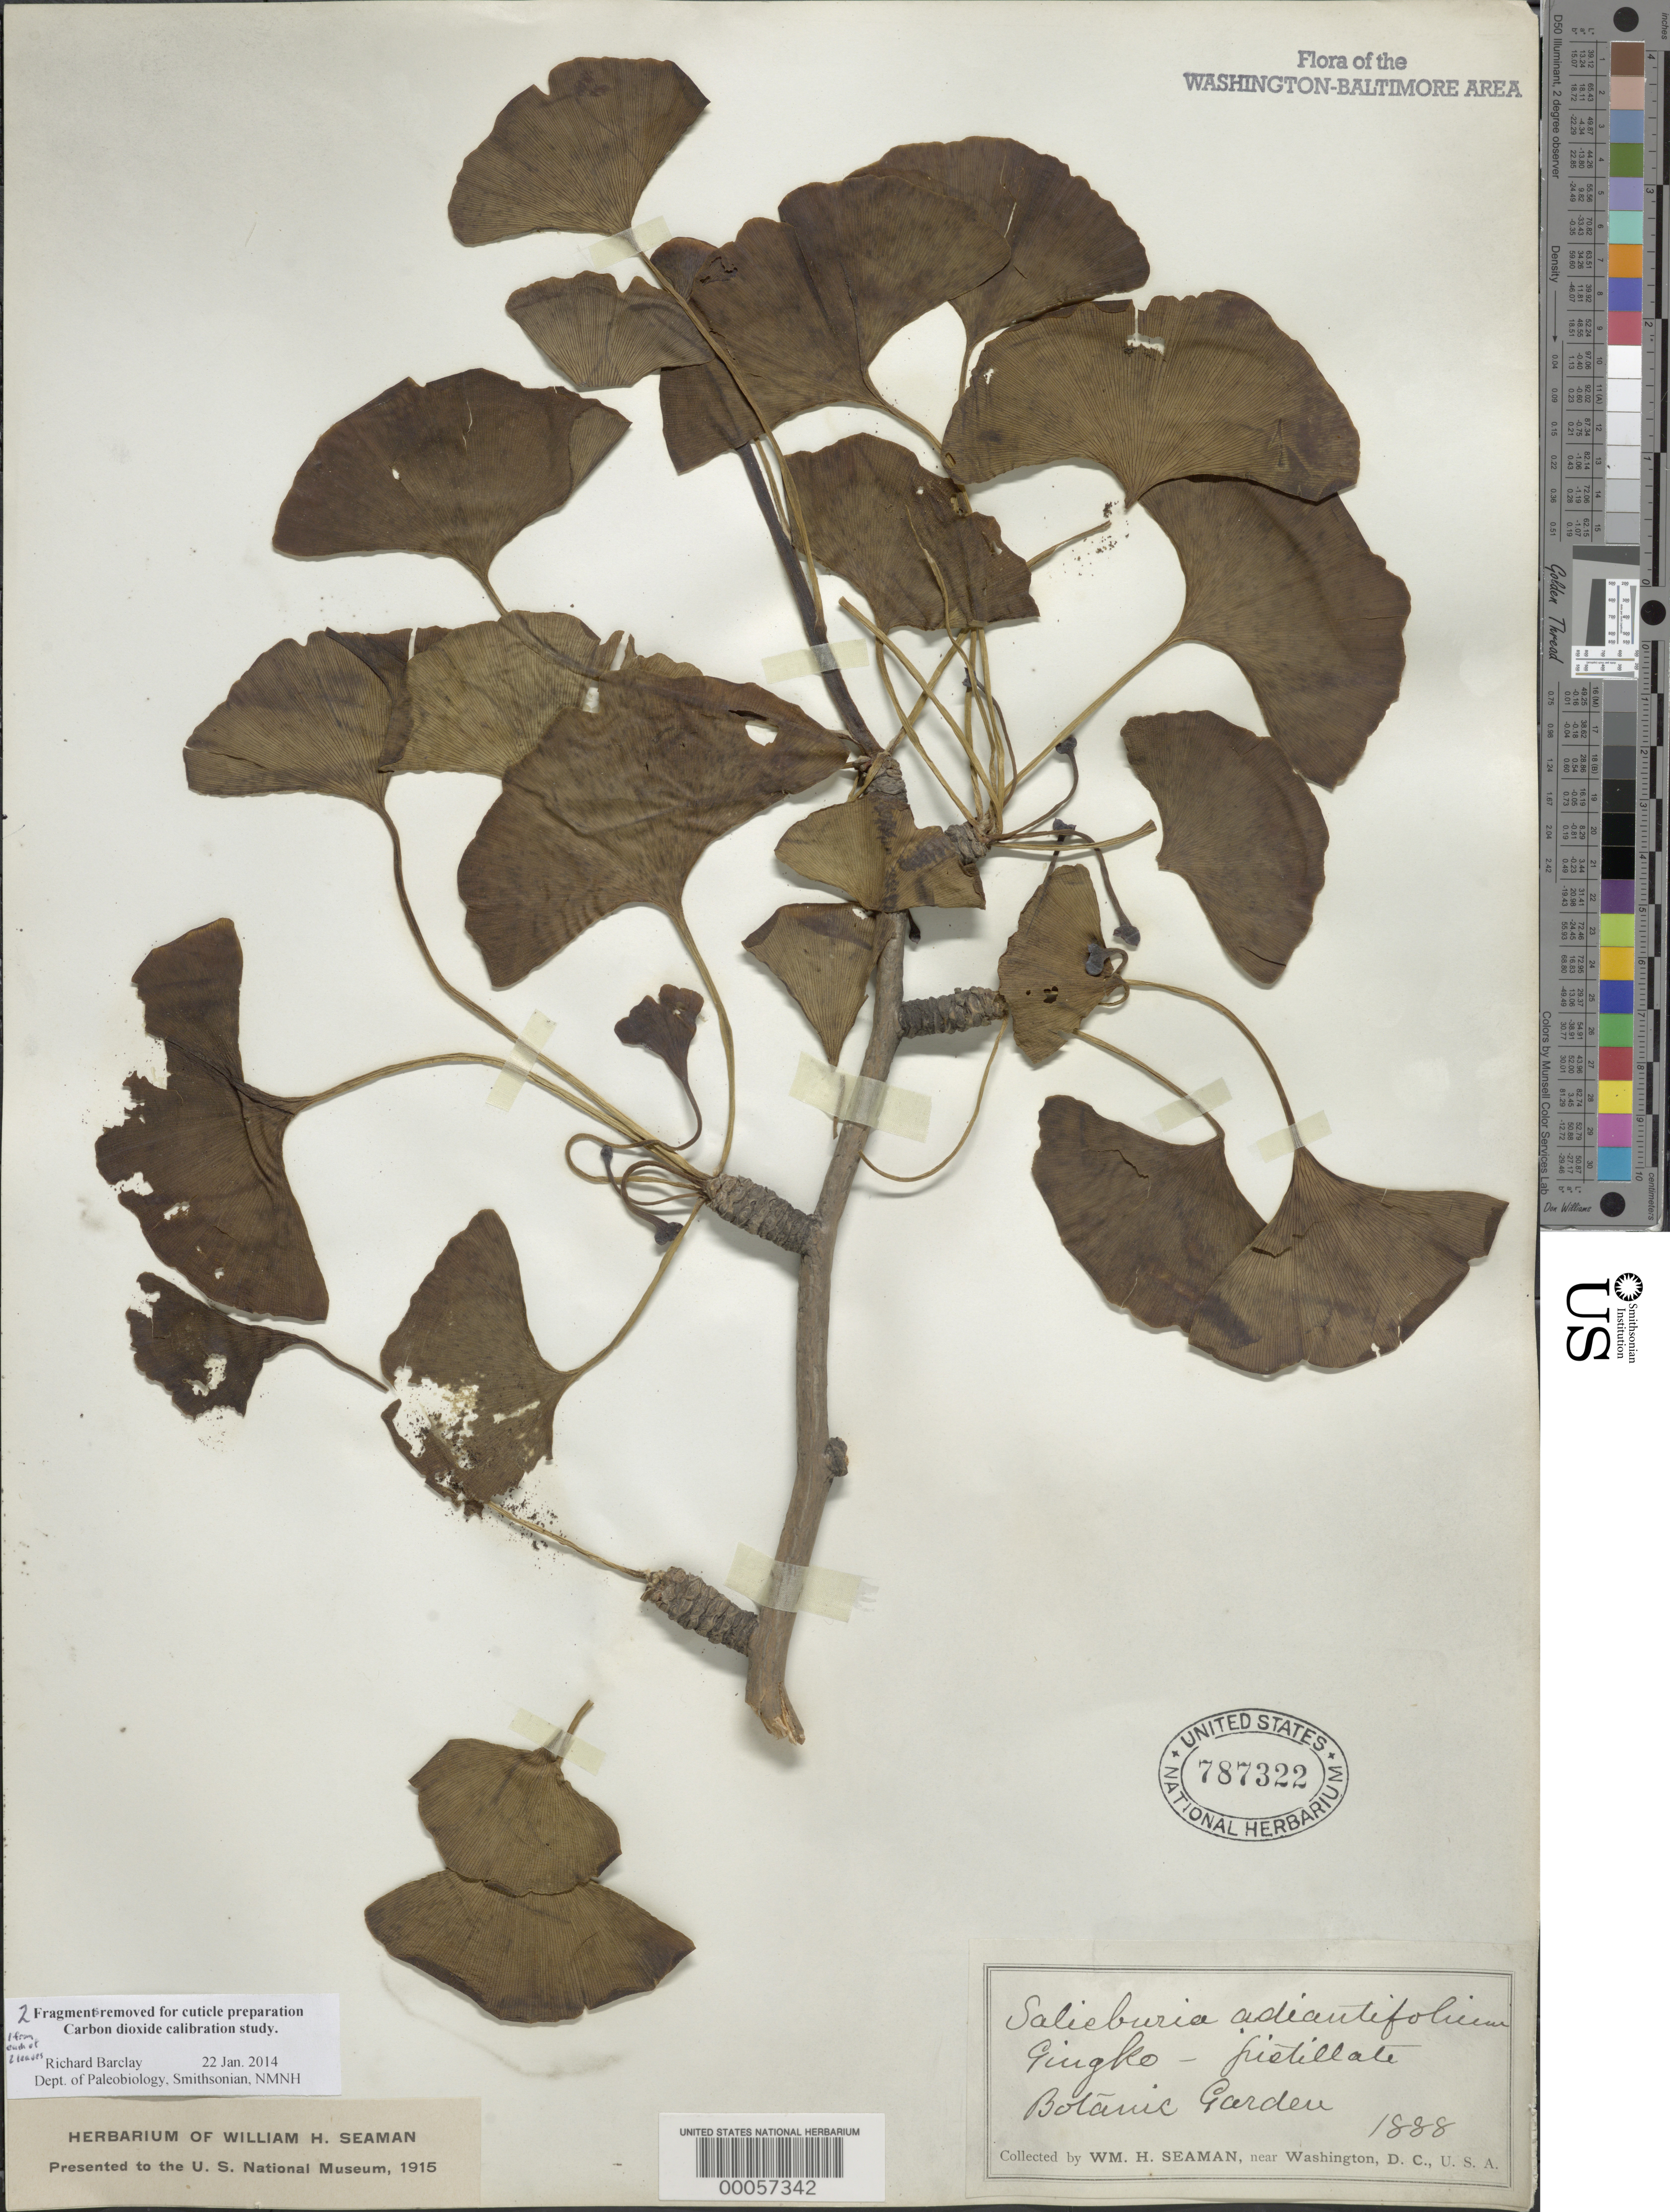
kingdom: Plantae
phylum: Tracheophyta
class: Ginkgoopsida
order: Ginkgoales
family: Ginkgoaceae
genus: Ginkgo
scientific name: Ginkgo biloba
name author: L.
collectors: W. Seaman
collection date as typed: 1888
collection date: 1888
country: United States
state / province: District of Columbia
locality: Vicinity of Washington D.C., Botanic Garden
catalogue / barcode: US 787322